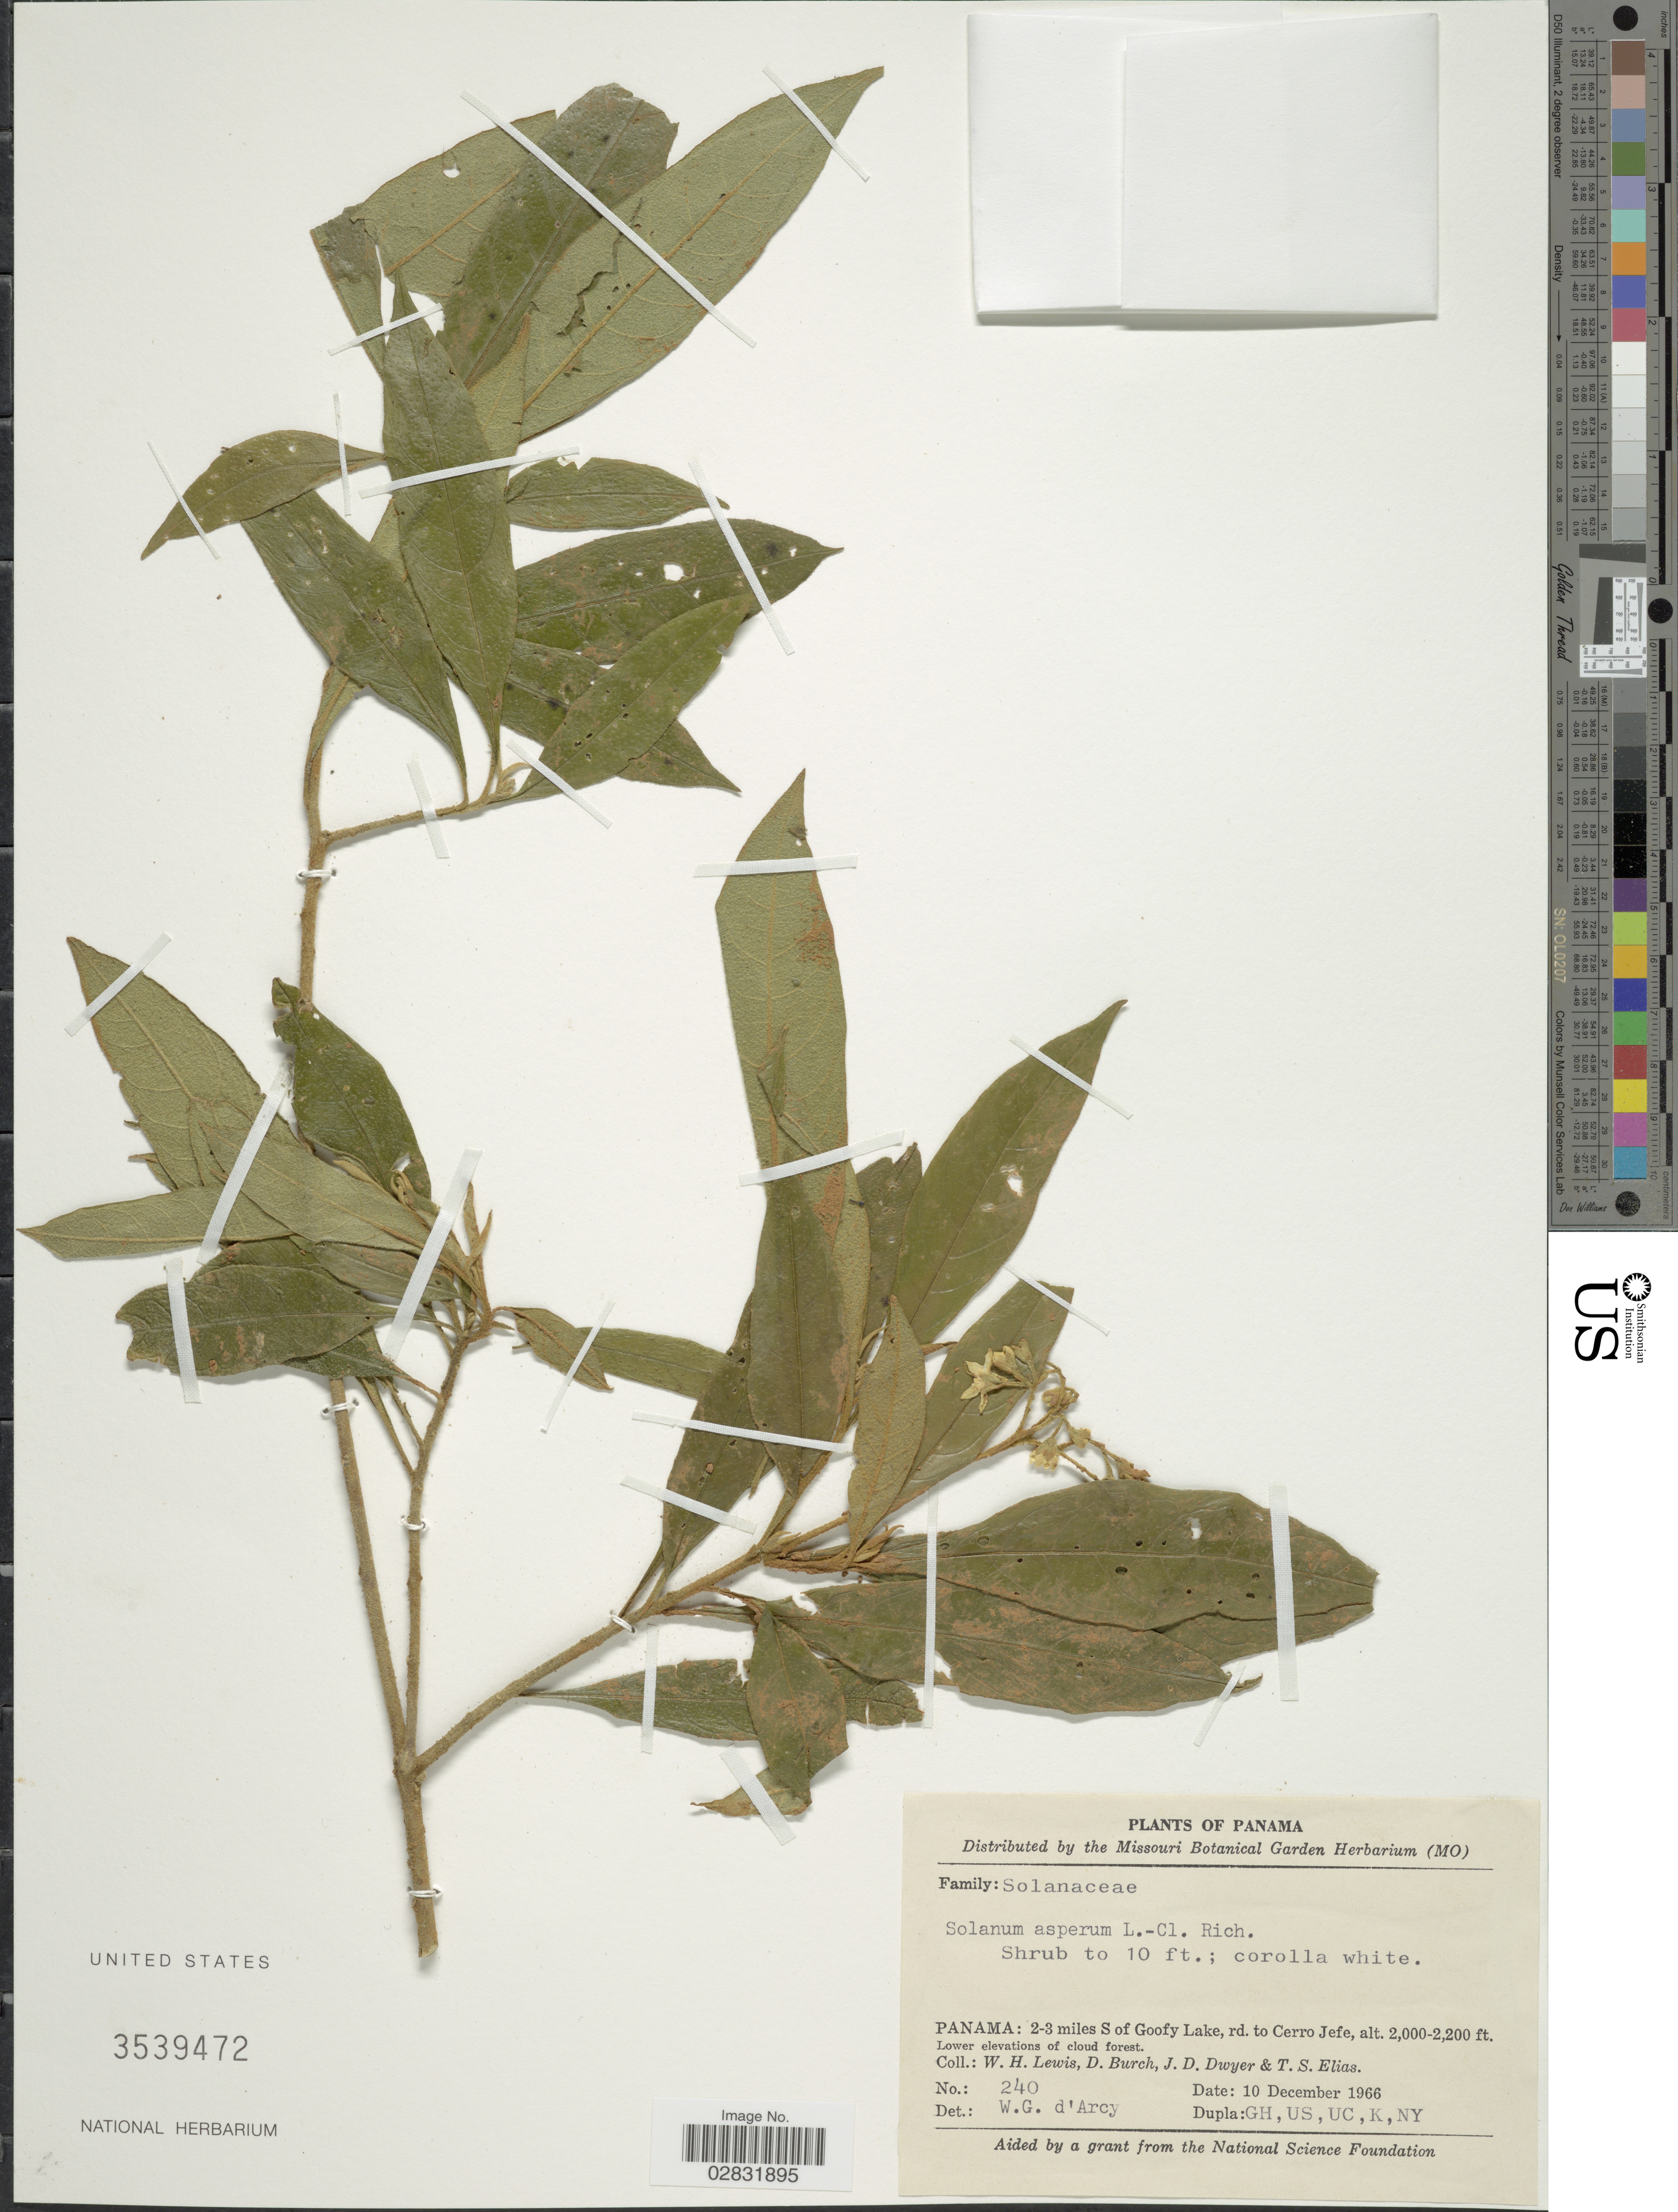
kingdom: Plantae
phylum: Tracheophyta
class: Magnoliopsida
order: Solanales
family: Solanaceae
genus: Solanum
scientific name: Solanum asperum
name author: Rich.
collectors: W. H. Lewis, D. Burch, J. D. Dwyer & T. S. Elias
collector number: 240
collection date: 1966-12-10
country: Panama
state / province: Panamá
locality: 2-3 miles S of Goofy Lake, rd. to Cerro Jefe.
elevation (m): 610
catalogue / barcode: US 3539472